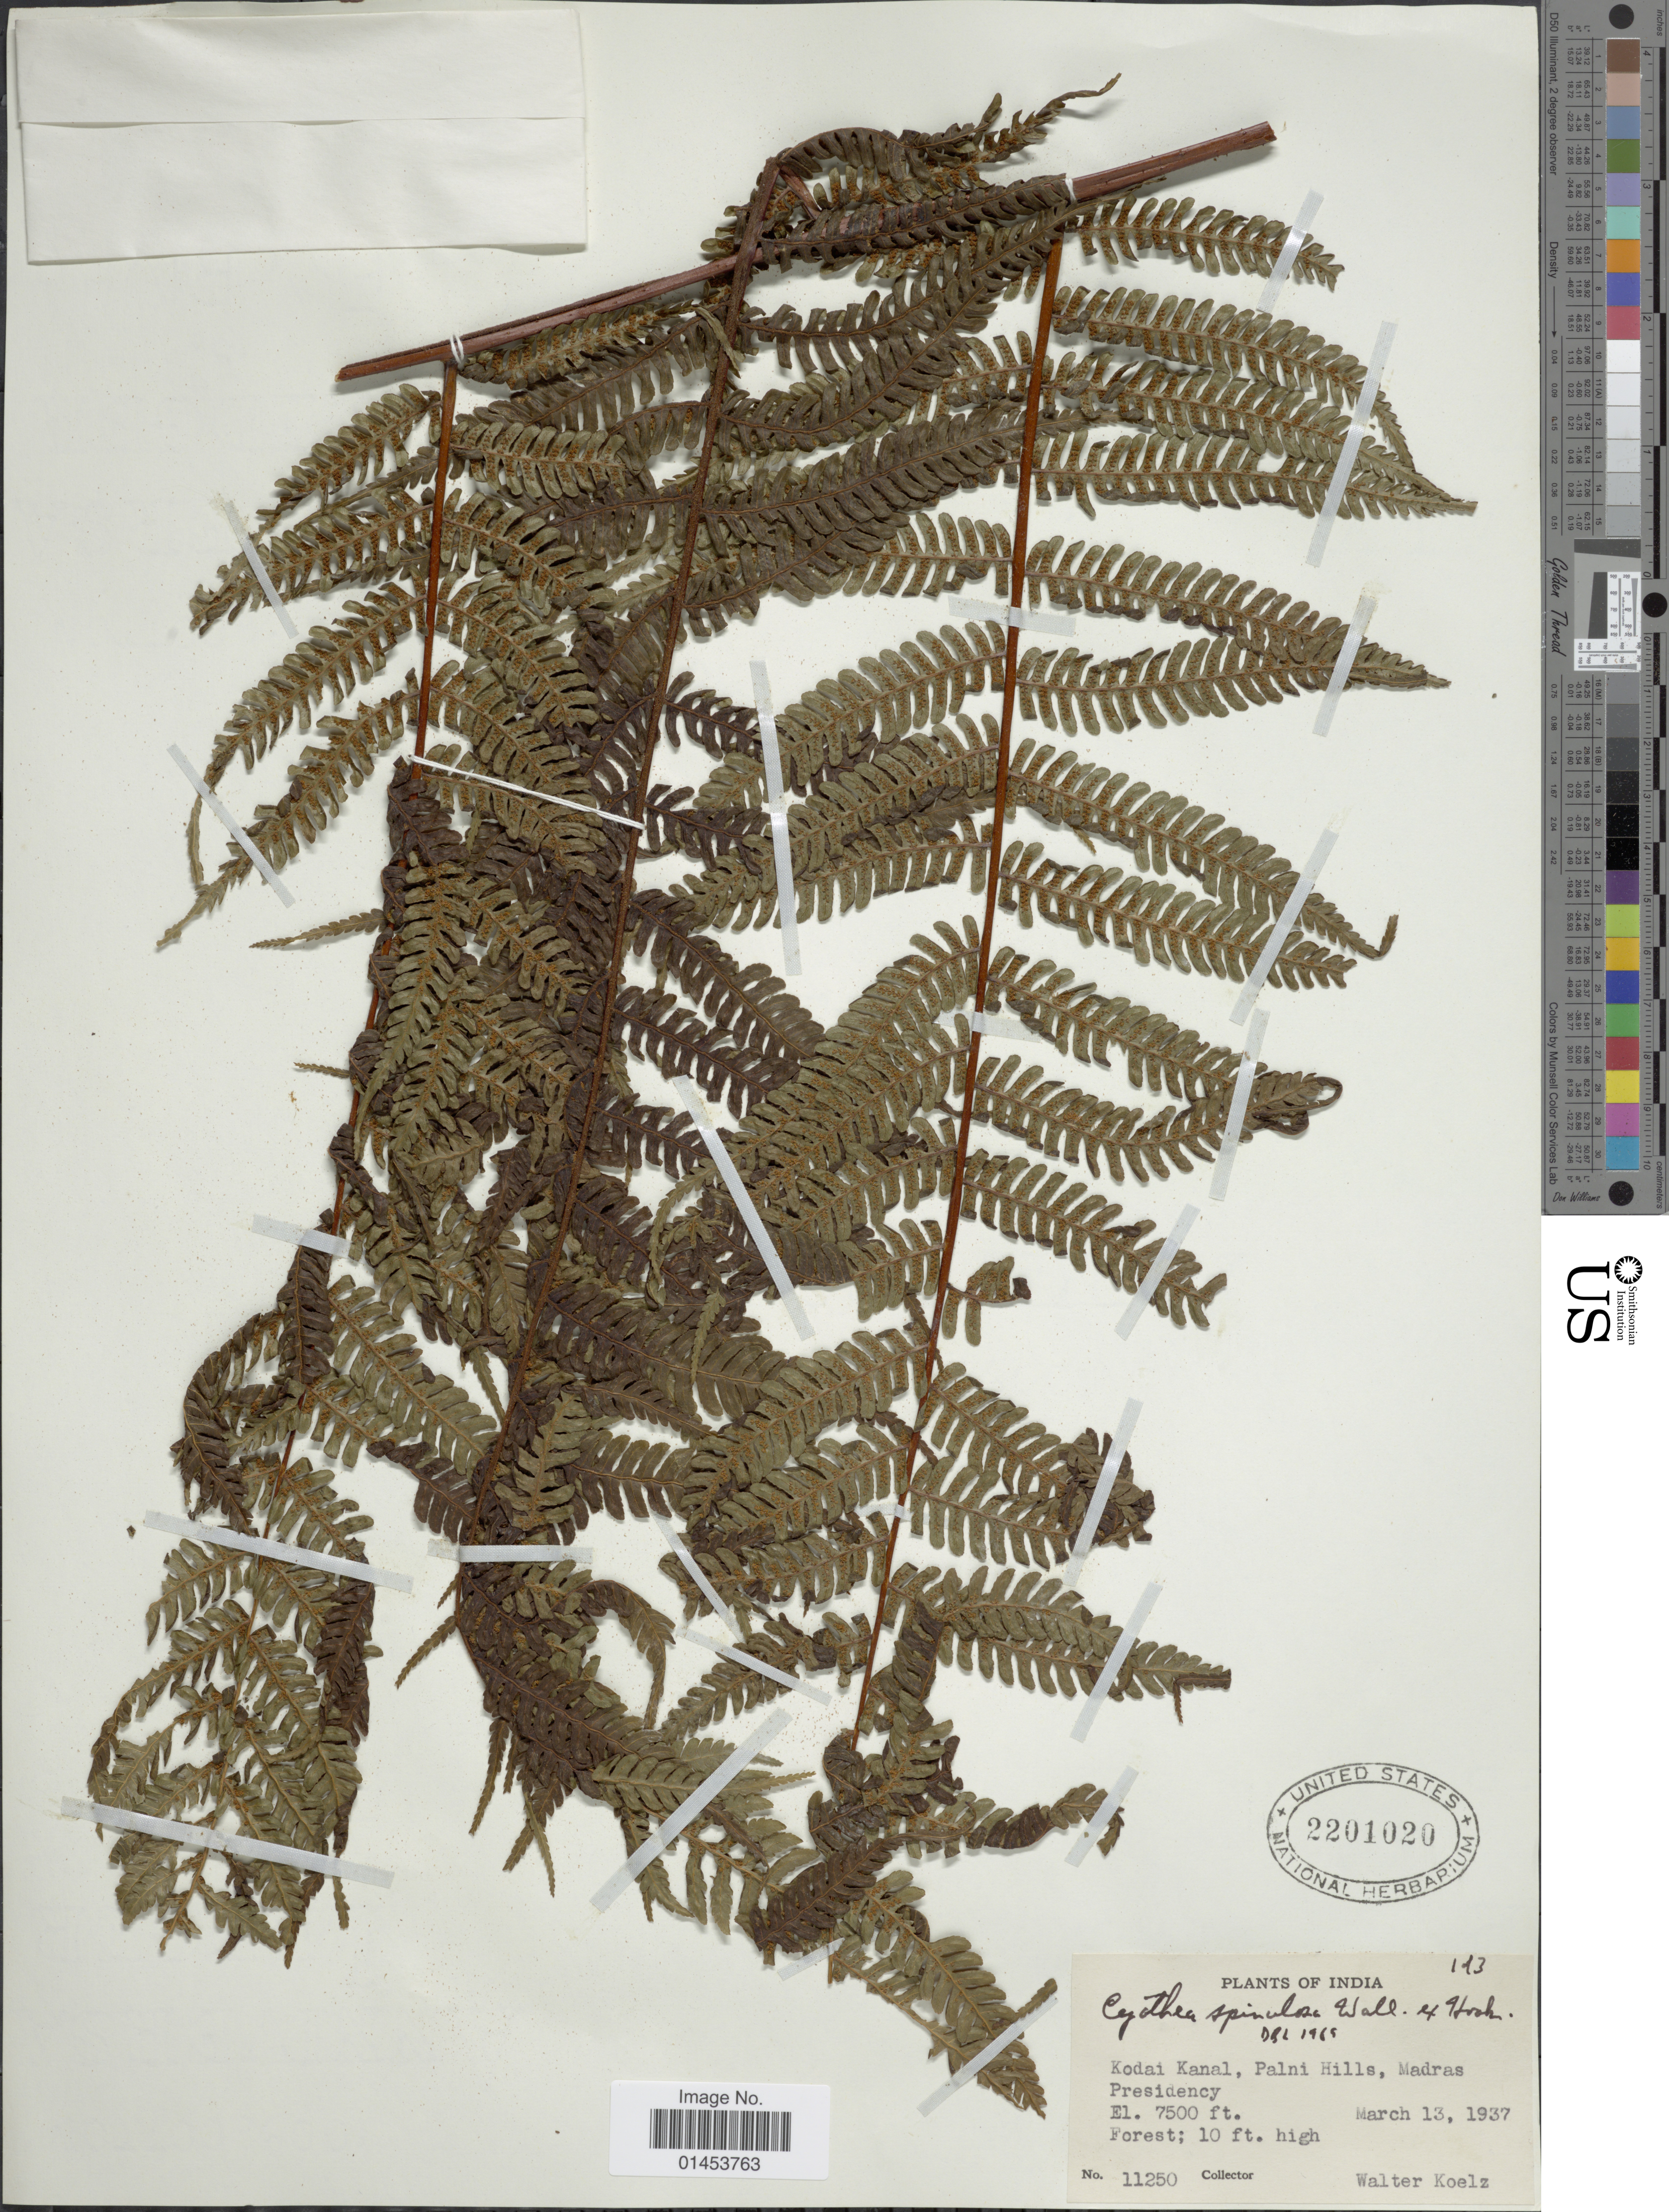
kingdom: Plantae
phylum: Tracheophyta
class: Polypodiopsida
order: Cyatheales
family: Cyatheaceae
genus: Cyathea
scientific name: Cyathea spinulosa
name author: Wall. ex Hook.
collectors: W. N. Koelz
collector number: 11250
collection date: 1937-03-13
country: India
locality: India, Kodai Kanal, Palni Hills, Madras Presidency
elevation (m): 2286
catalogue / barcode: US 2201020